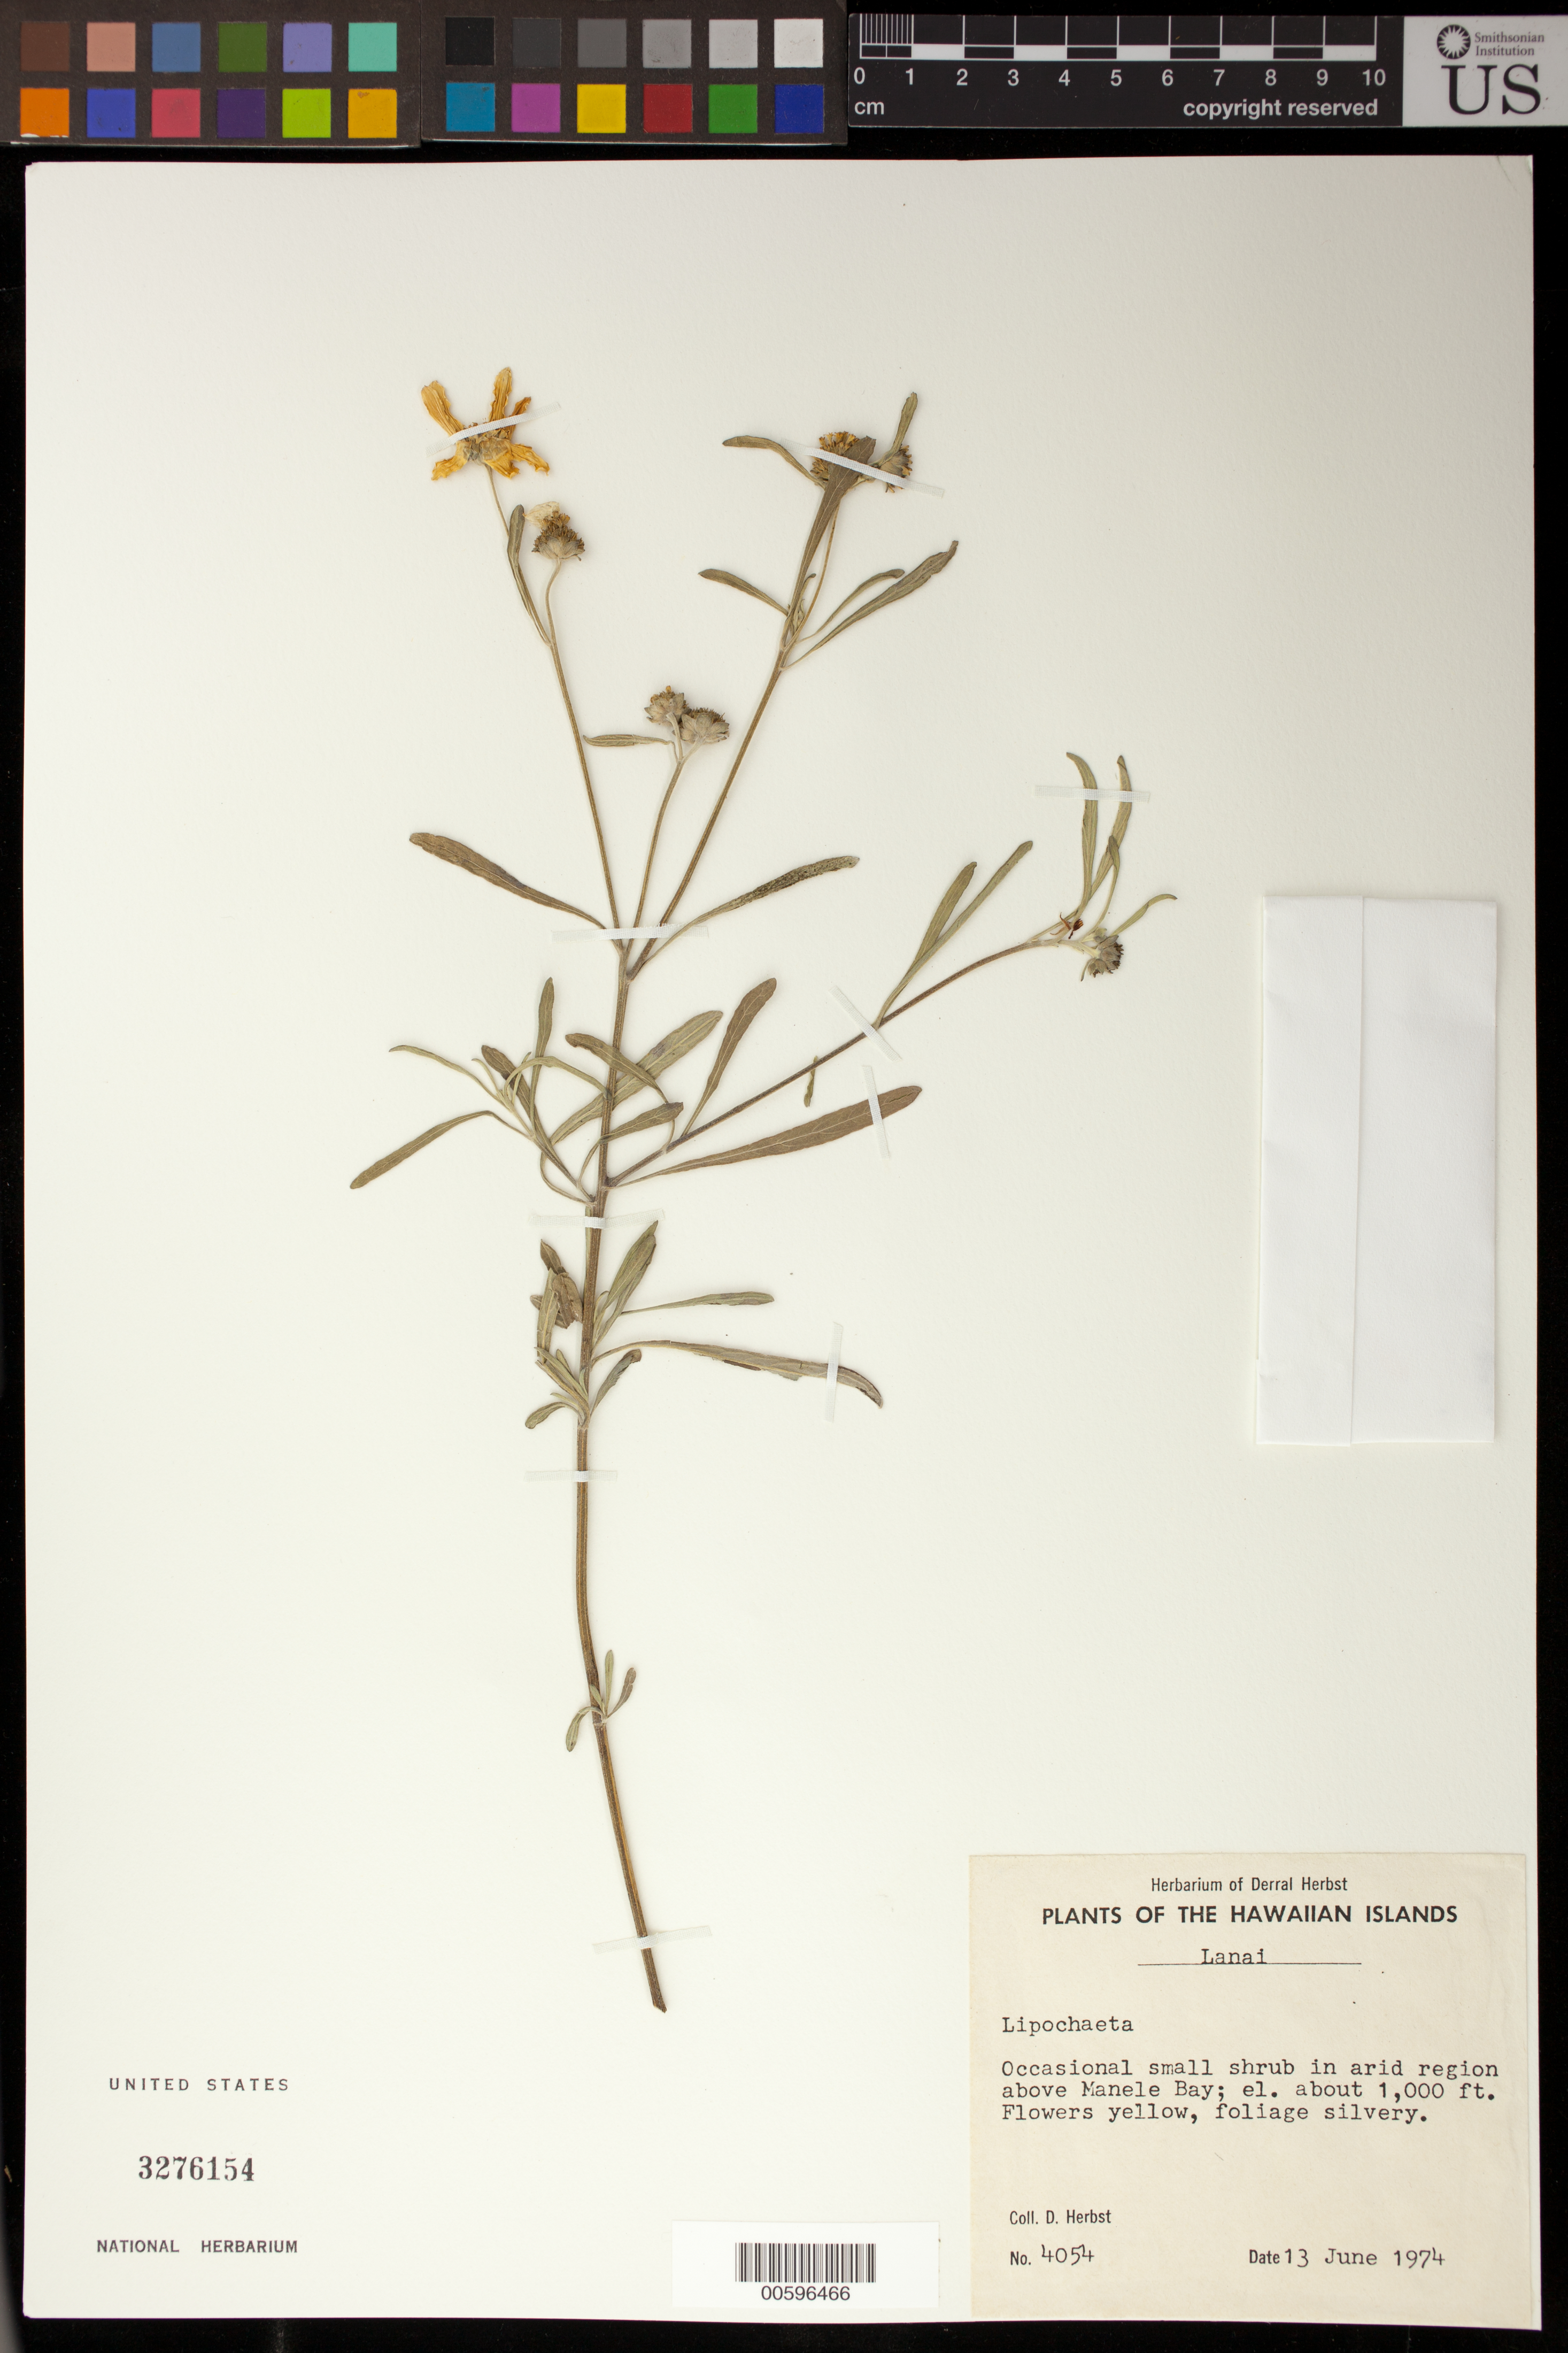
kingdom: Plantae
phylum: Tracheophyta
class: Magnoliopsida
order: Asterales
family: Asteraceae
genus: Lipochaeta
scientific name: Lipochaeta sp.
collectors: D. R. Herbst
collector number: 4054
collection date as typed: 13 Jun 1974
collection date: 1974-06-13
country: United States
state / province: Hawaii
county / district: Maui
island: Lana'i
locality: Above Manele Bay.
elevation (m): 305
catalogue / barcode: US 3276154